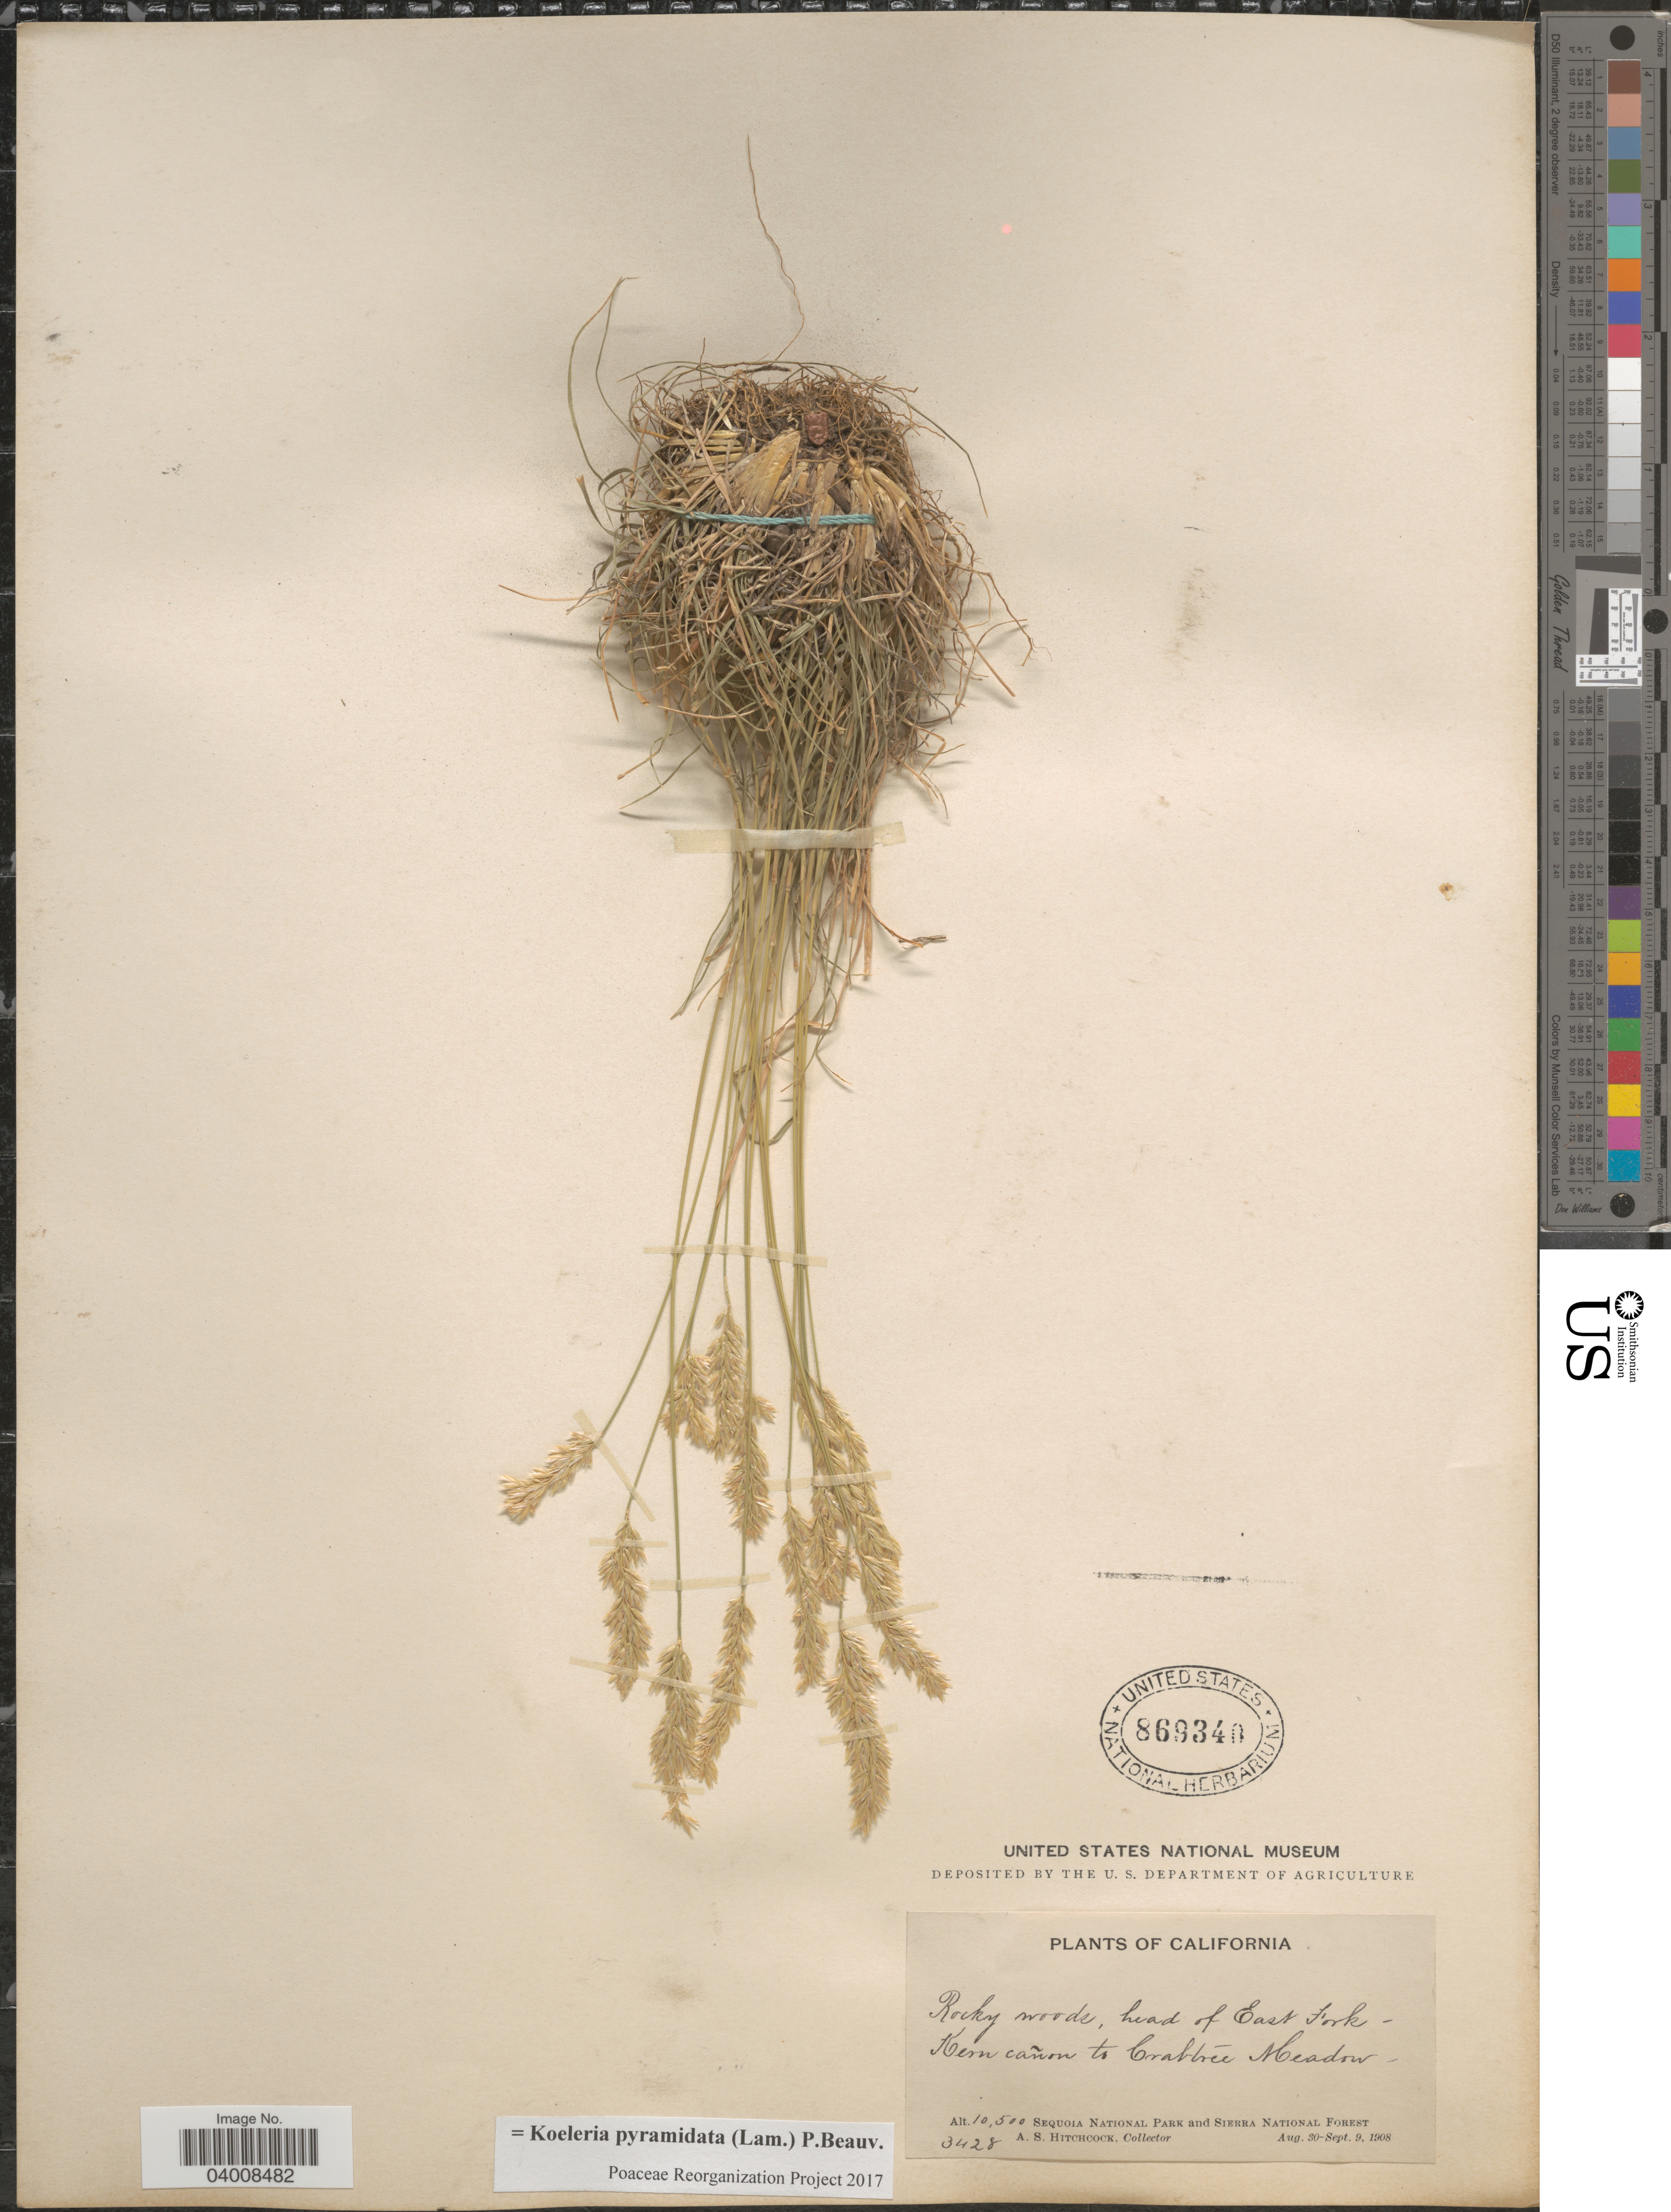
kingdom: Plantae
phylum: Tracheophyta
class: Liliopsida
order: Poales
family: Poaceae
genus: Koeleria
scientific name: Koeleria pyramidata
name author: (Lam.) P. Beauv.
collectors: A. S. Hitchcock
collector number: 3428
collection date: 1908-08-30/1908-09-19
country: United States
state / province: California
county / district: Kern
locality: Rocky woods, head of East Fork - Kern cañon to Crabtree Meadow. Sequoia National Park and Sierra National Forest.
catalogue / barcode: US 869340